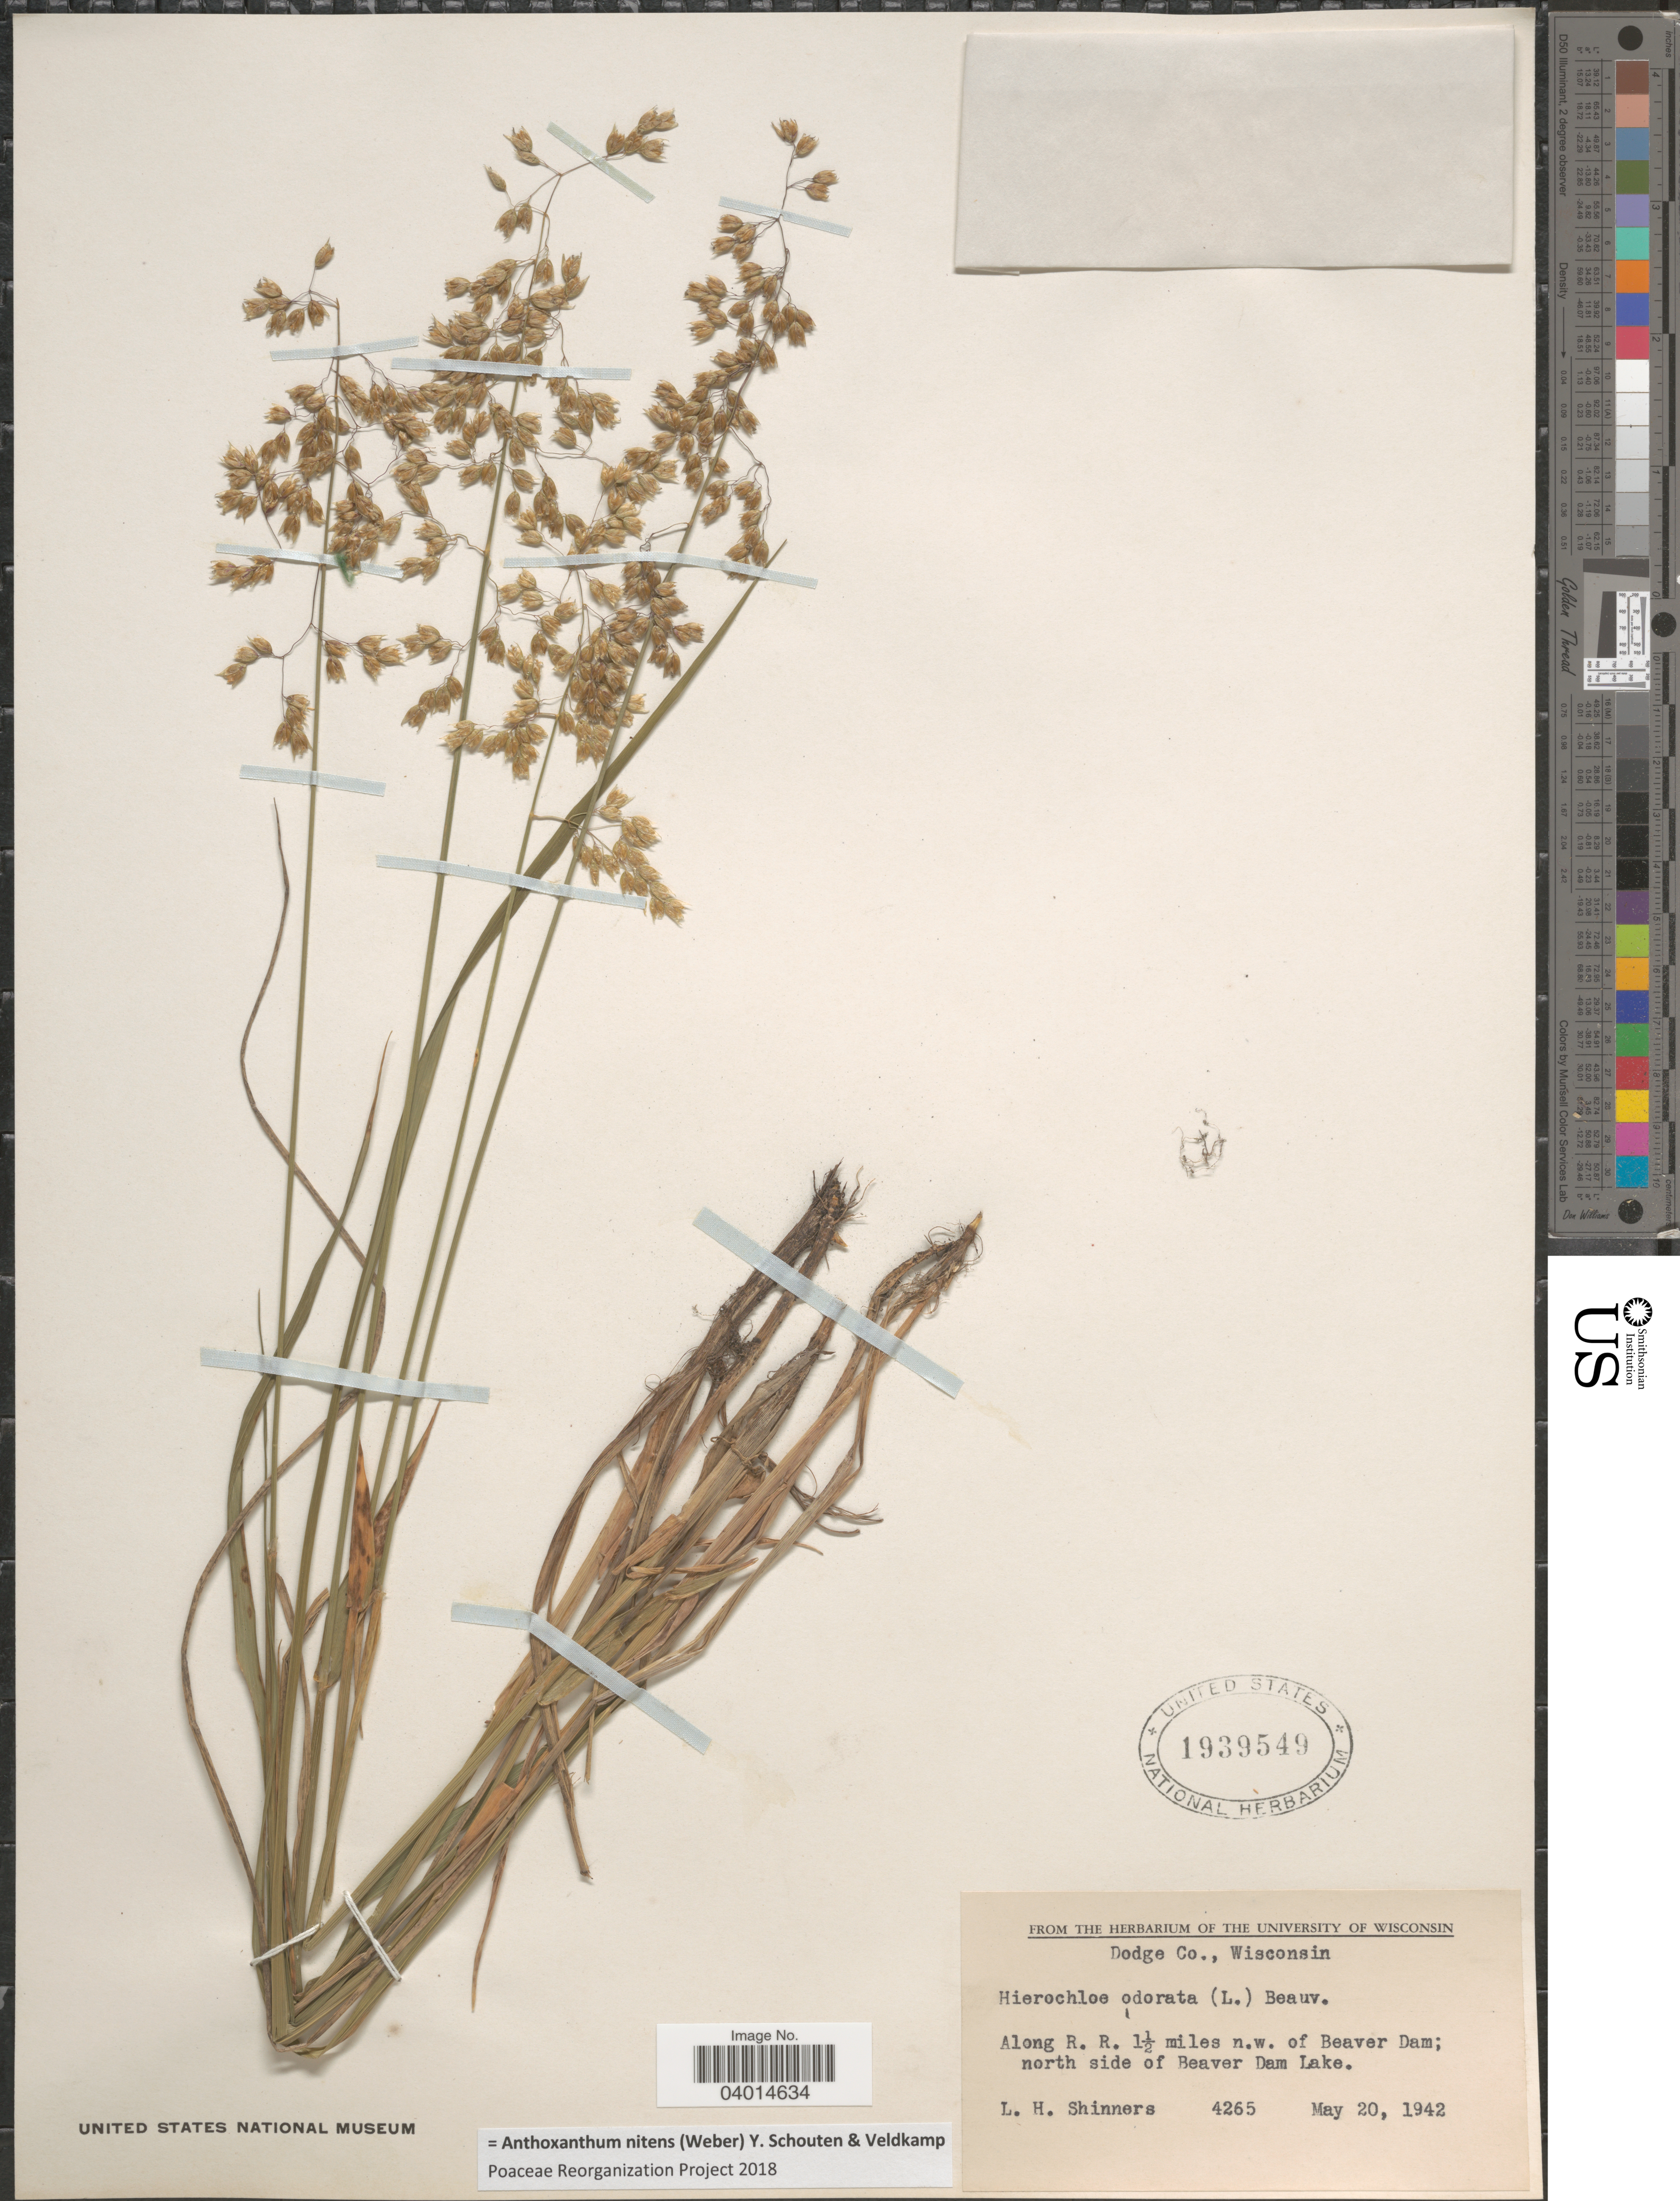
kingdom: Plantae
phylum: Tracheophyta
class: Liliopsida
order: Poales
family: Poaceae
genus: Anthoxanthum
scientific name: Anthoxanthum nitens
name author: (G.H. Weber) R.T.A. Schouten & Veldkamp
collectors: L. H. Shinners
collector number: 4265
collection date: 1942-05-20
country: United States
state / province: Wisconsin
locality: Dodge Co. Along R. R. 1½ miles n.w. of Beaver Dam; north side of Beaver Dam Lake.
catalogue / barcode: US 1939549